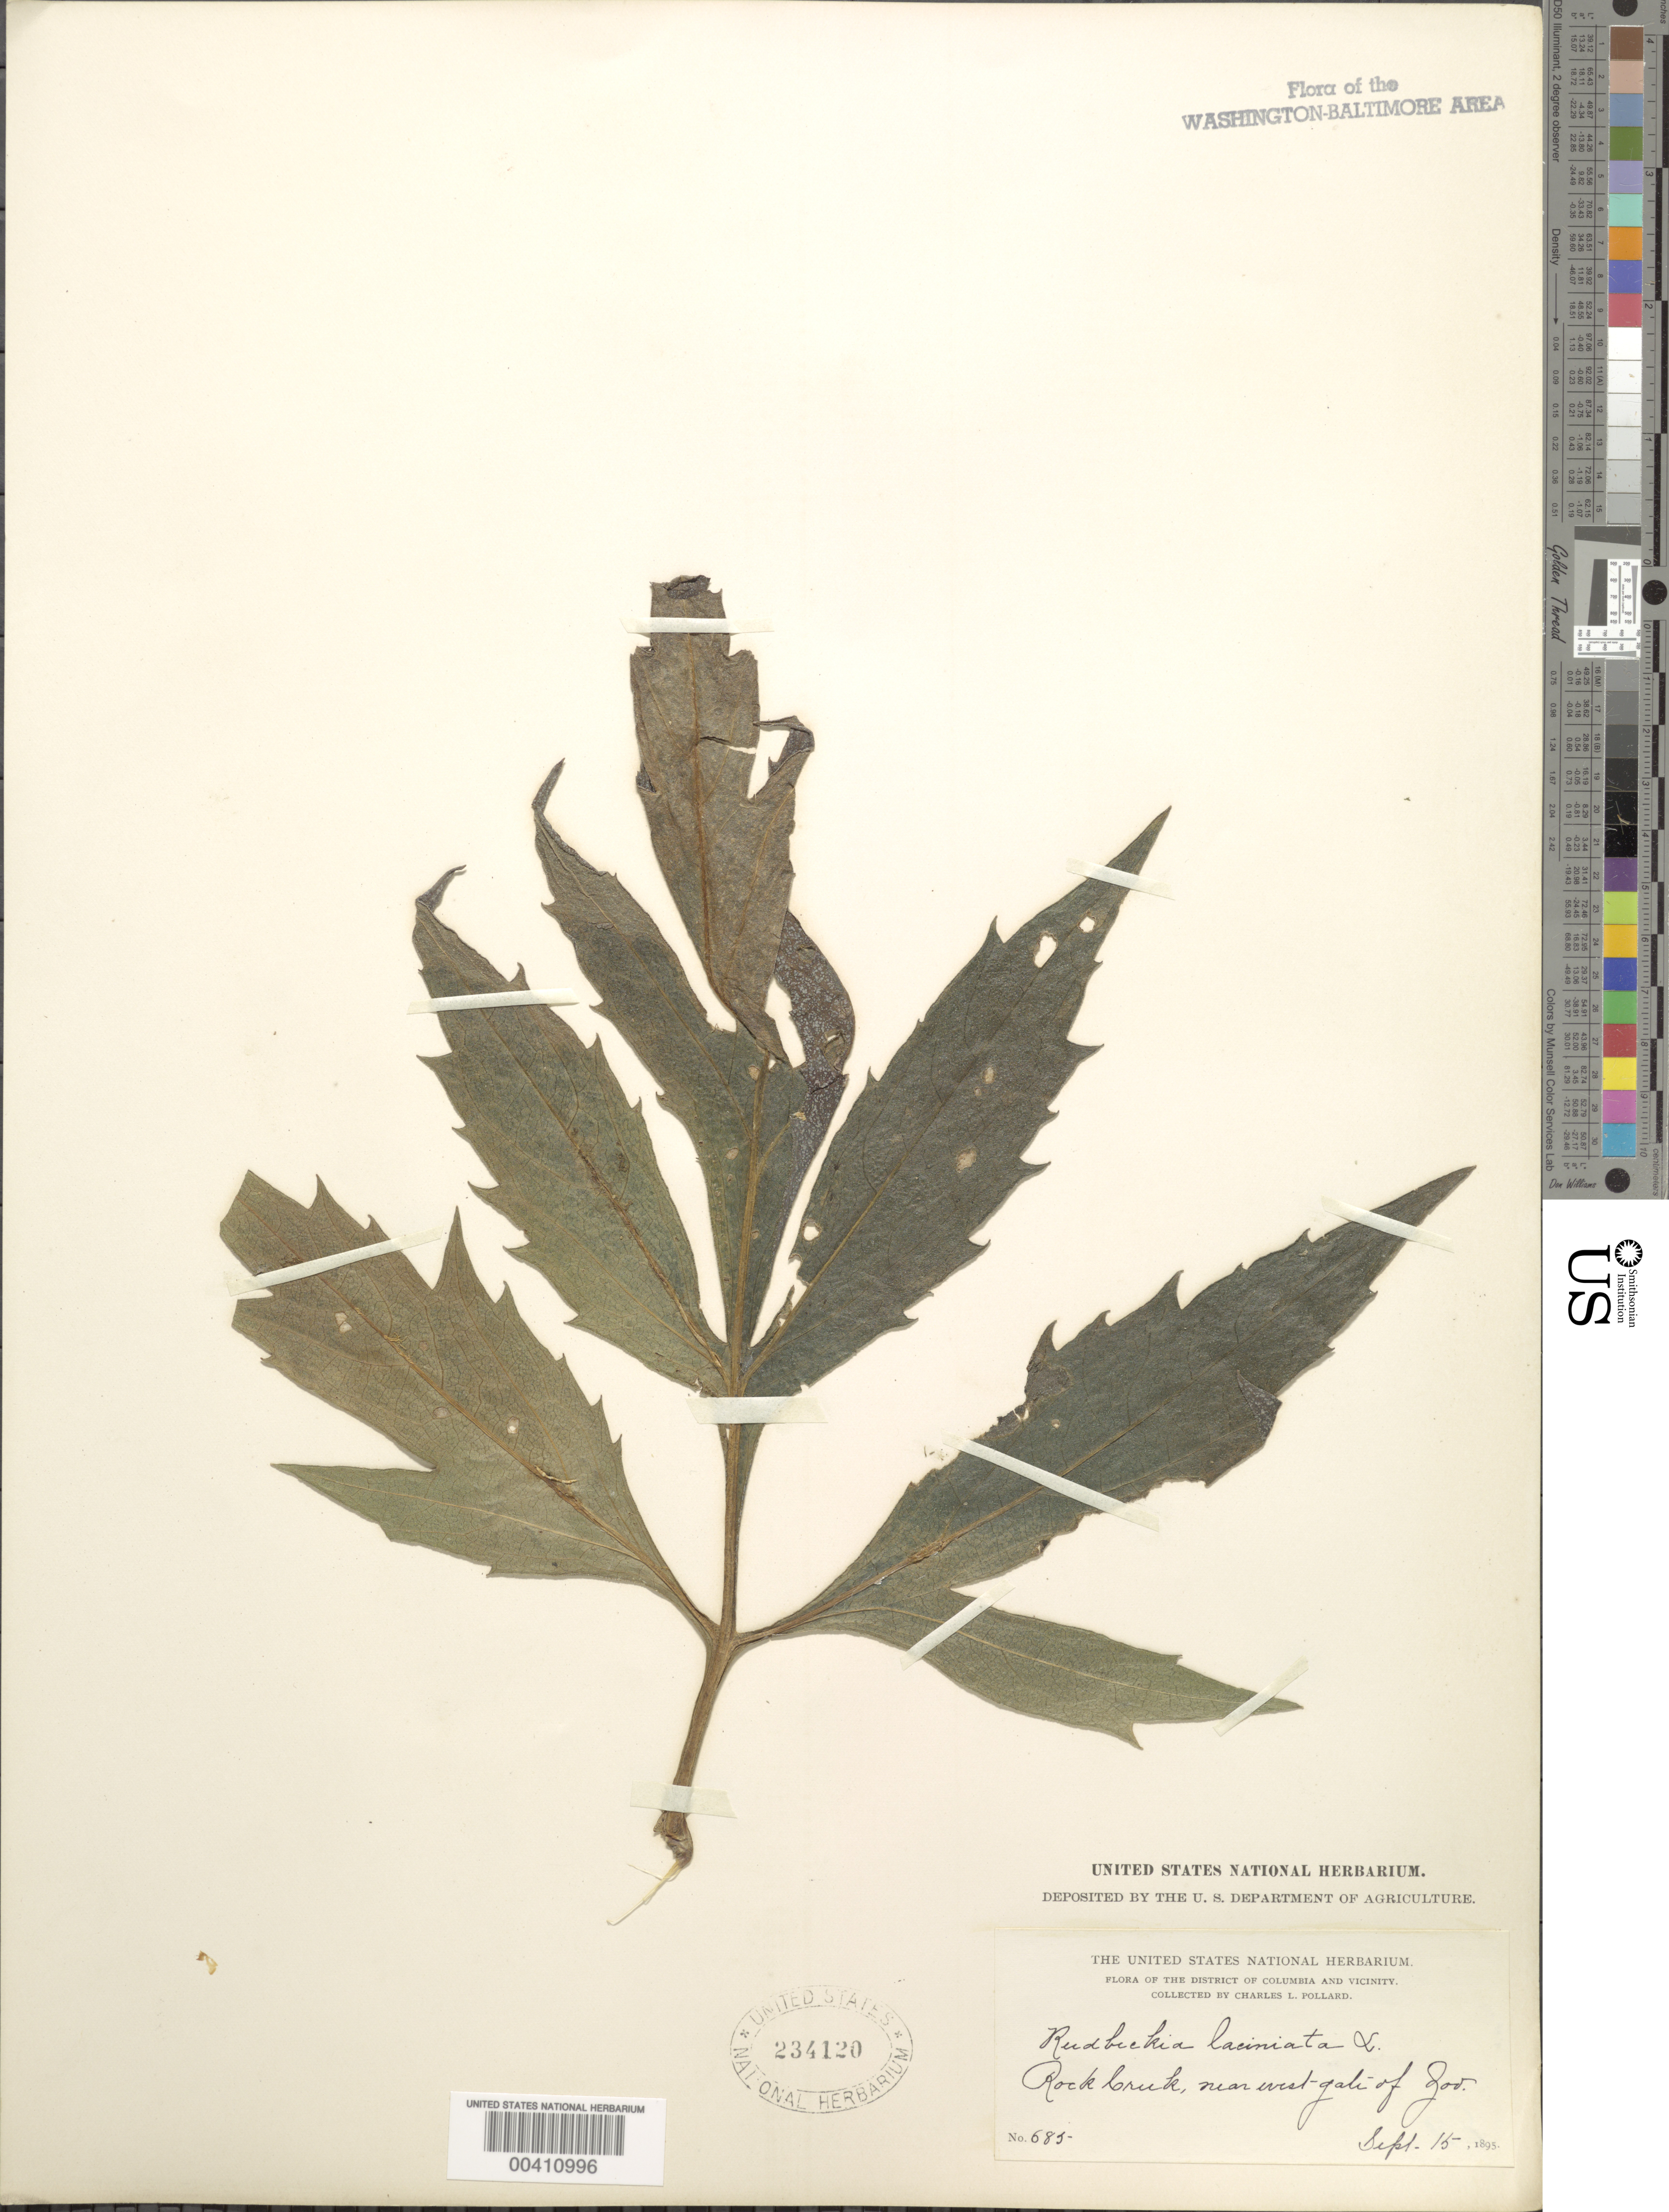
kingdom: Plantae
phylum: Tracheophyta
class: Magnoliopsida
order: Asterales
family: Asteraceae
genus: Rudbeckia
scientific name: Rudbeckia laciniata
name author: L.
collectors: C. L. Pollard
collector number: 685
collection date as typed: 15 Sep 1895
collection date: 1895-09-15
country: United States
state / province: District of Columbia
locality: Rock Creek near west gate of Zoo Rock Creek Park & vicinity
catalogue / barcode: US 234120